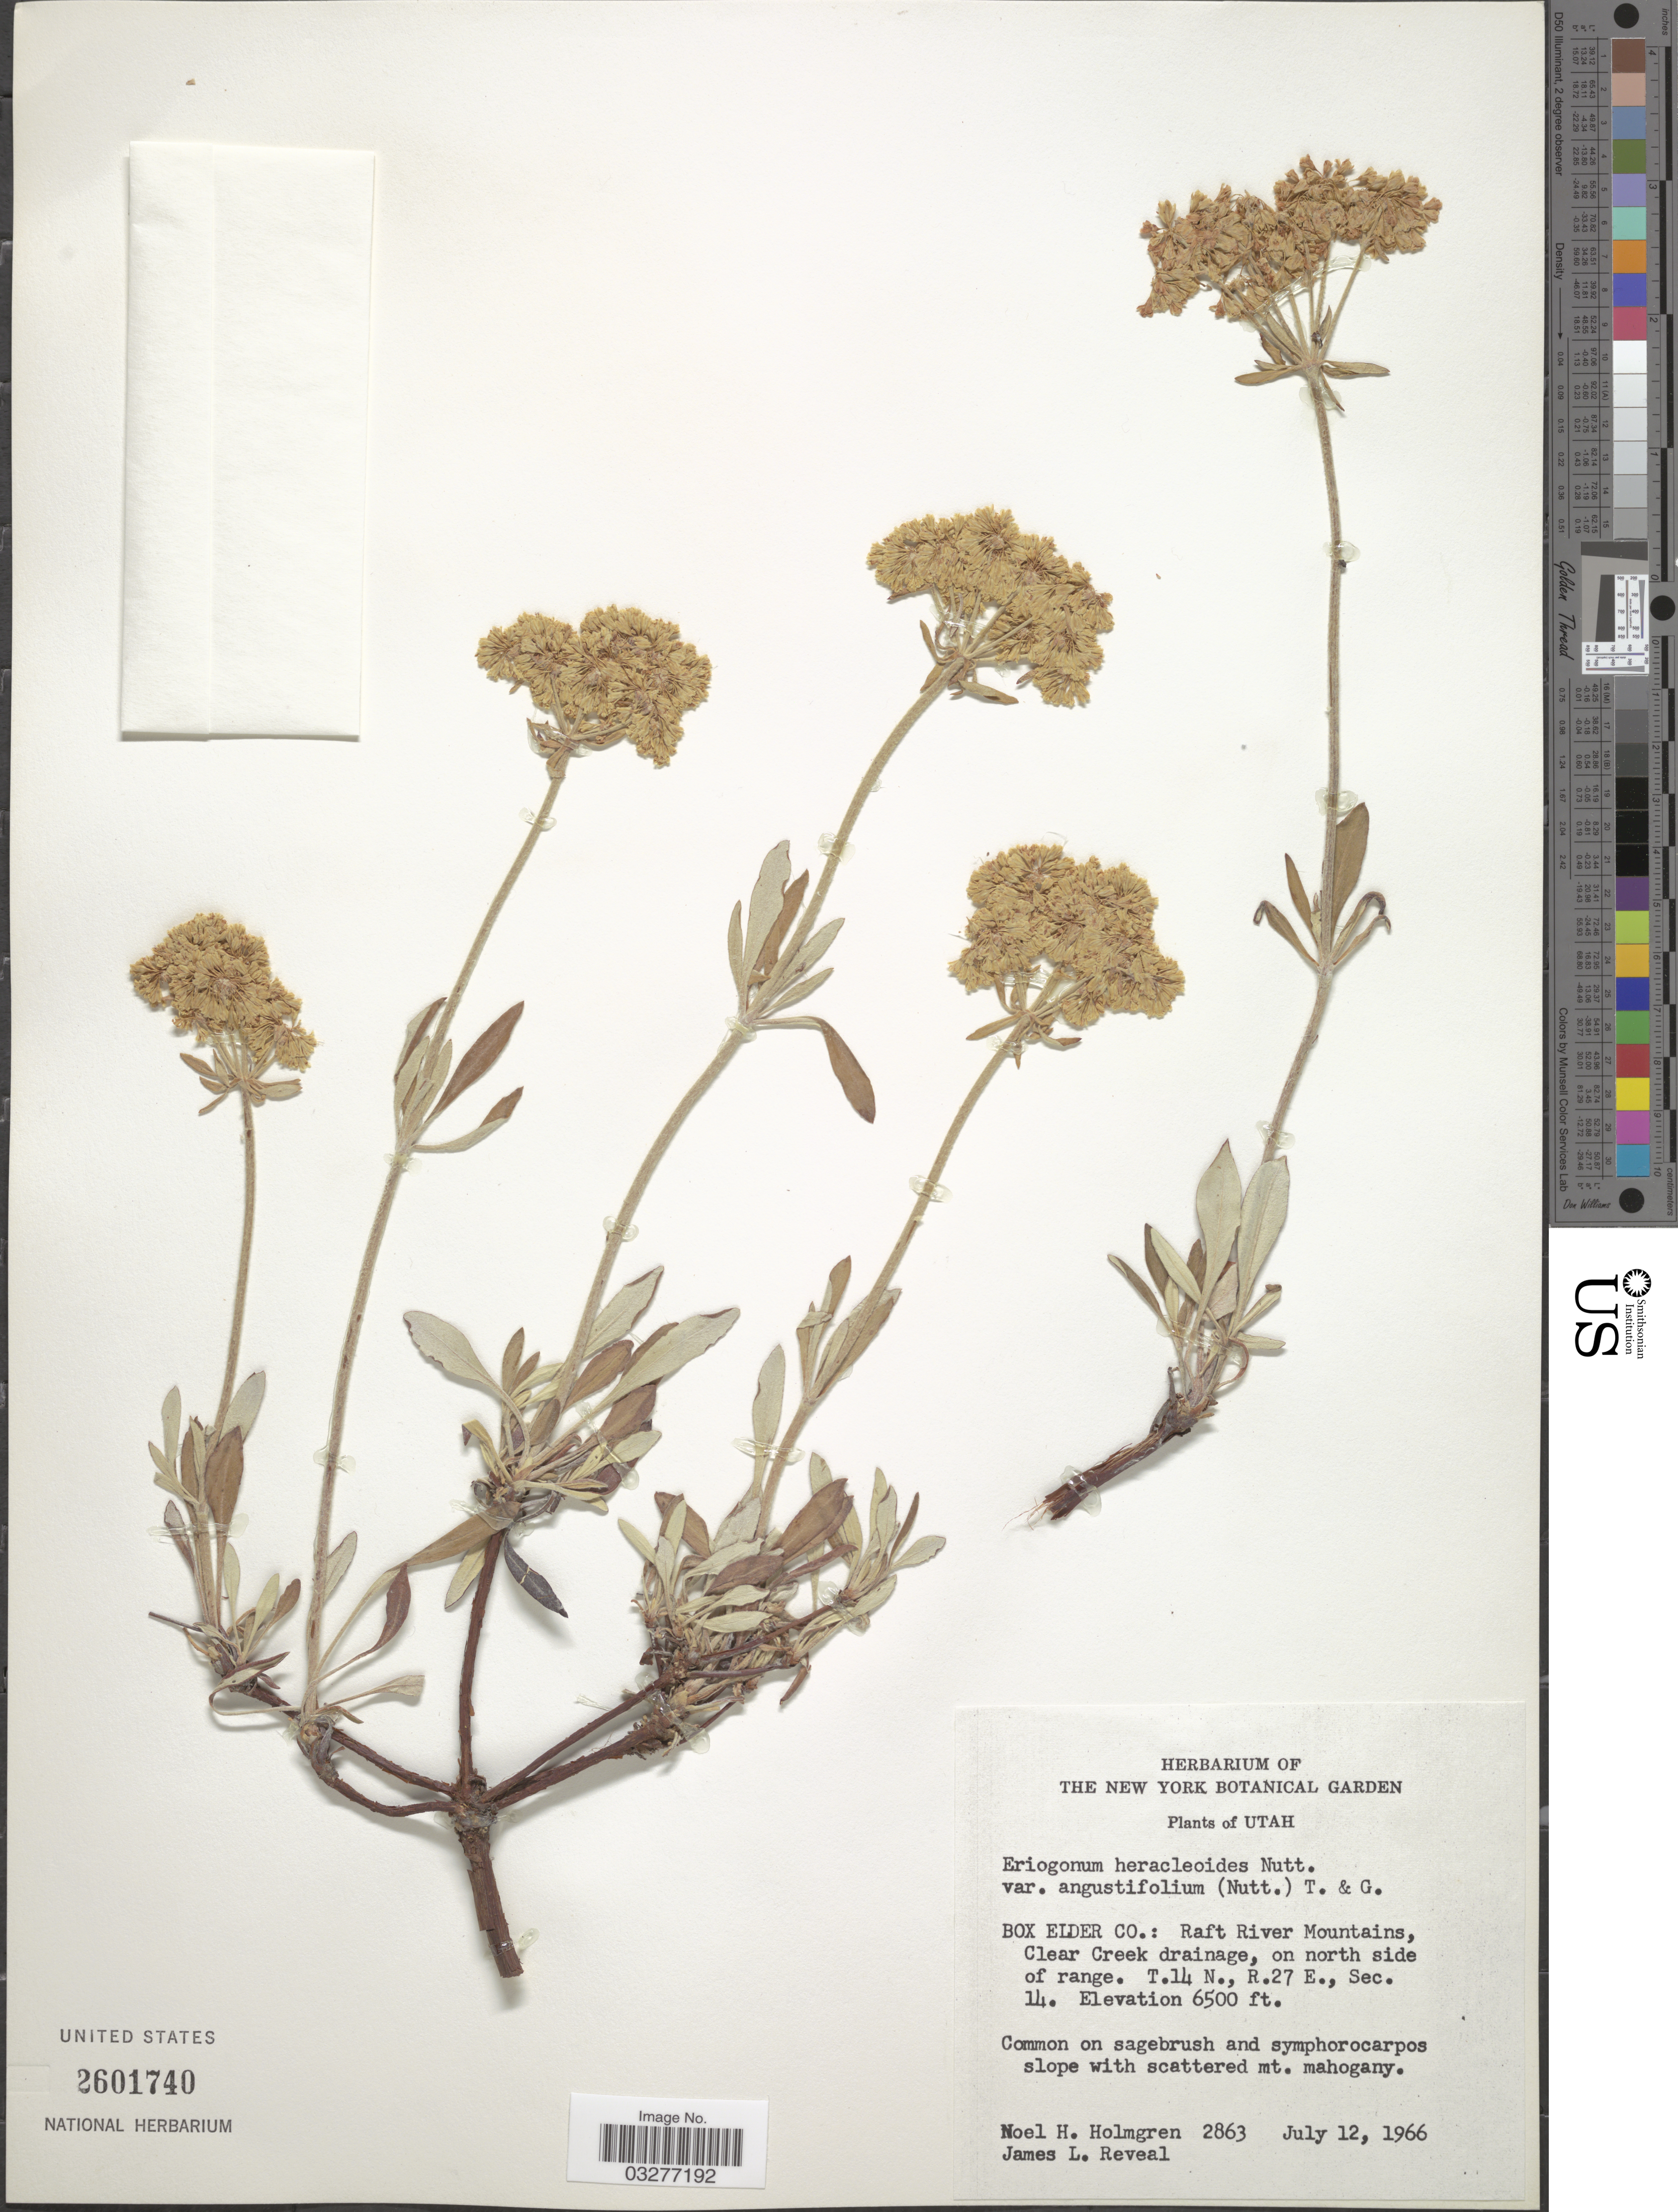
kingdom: Plantae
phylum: Tracheophyta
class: Magnoliopsida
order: Caryophyllales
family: Polygonaceae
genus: Eriogonum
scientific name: Eriogonum heracleoides var. heracleoides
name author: Nutt.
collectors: N. H. Holmgren & J. L. Reveal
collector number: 2863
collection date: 1966-07-12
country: United States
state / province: Utah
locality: Box Elder Co.: Raft River Mountains, Clear Creek drainage, on north side of range. T.14 N., R.27 E., Sec. 14.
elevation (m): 1981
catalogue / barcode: US 2601740